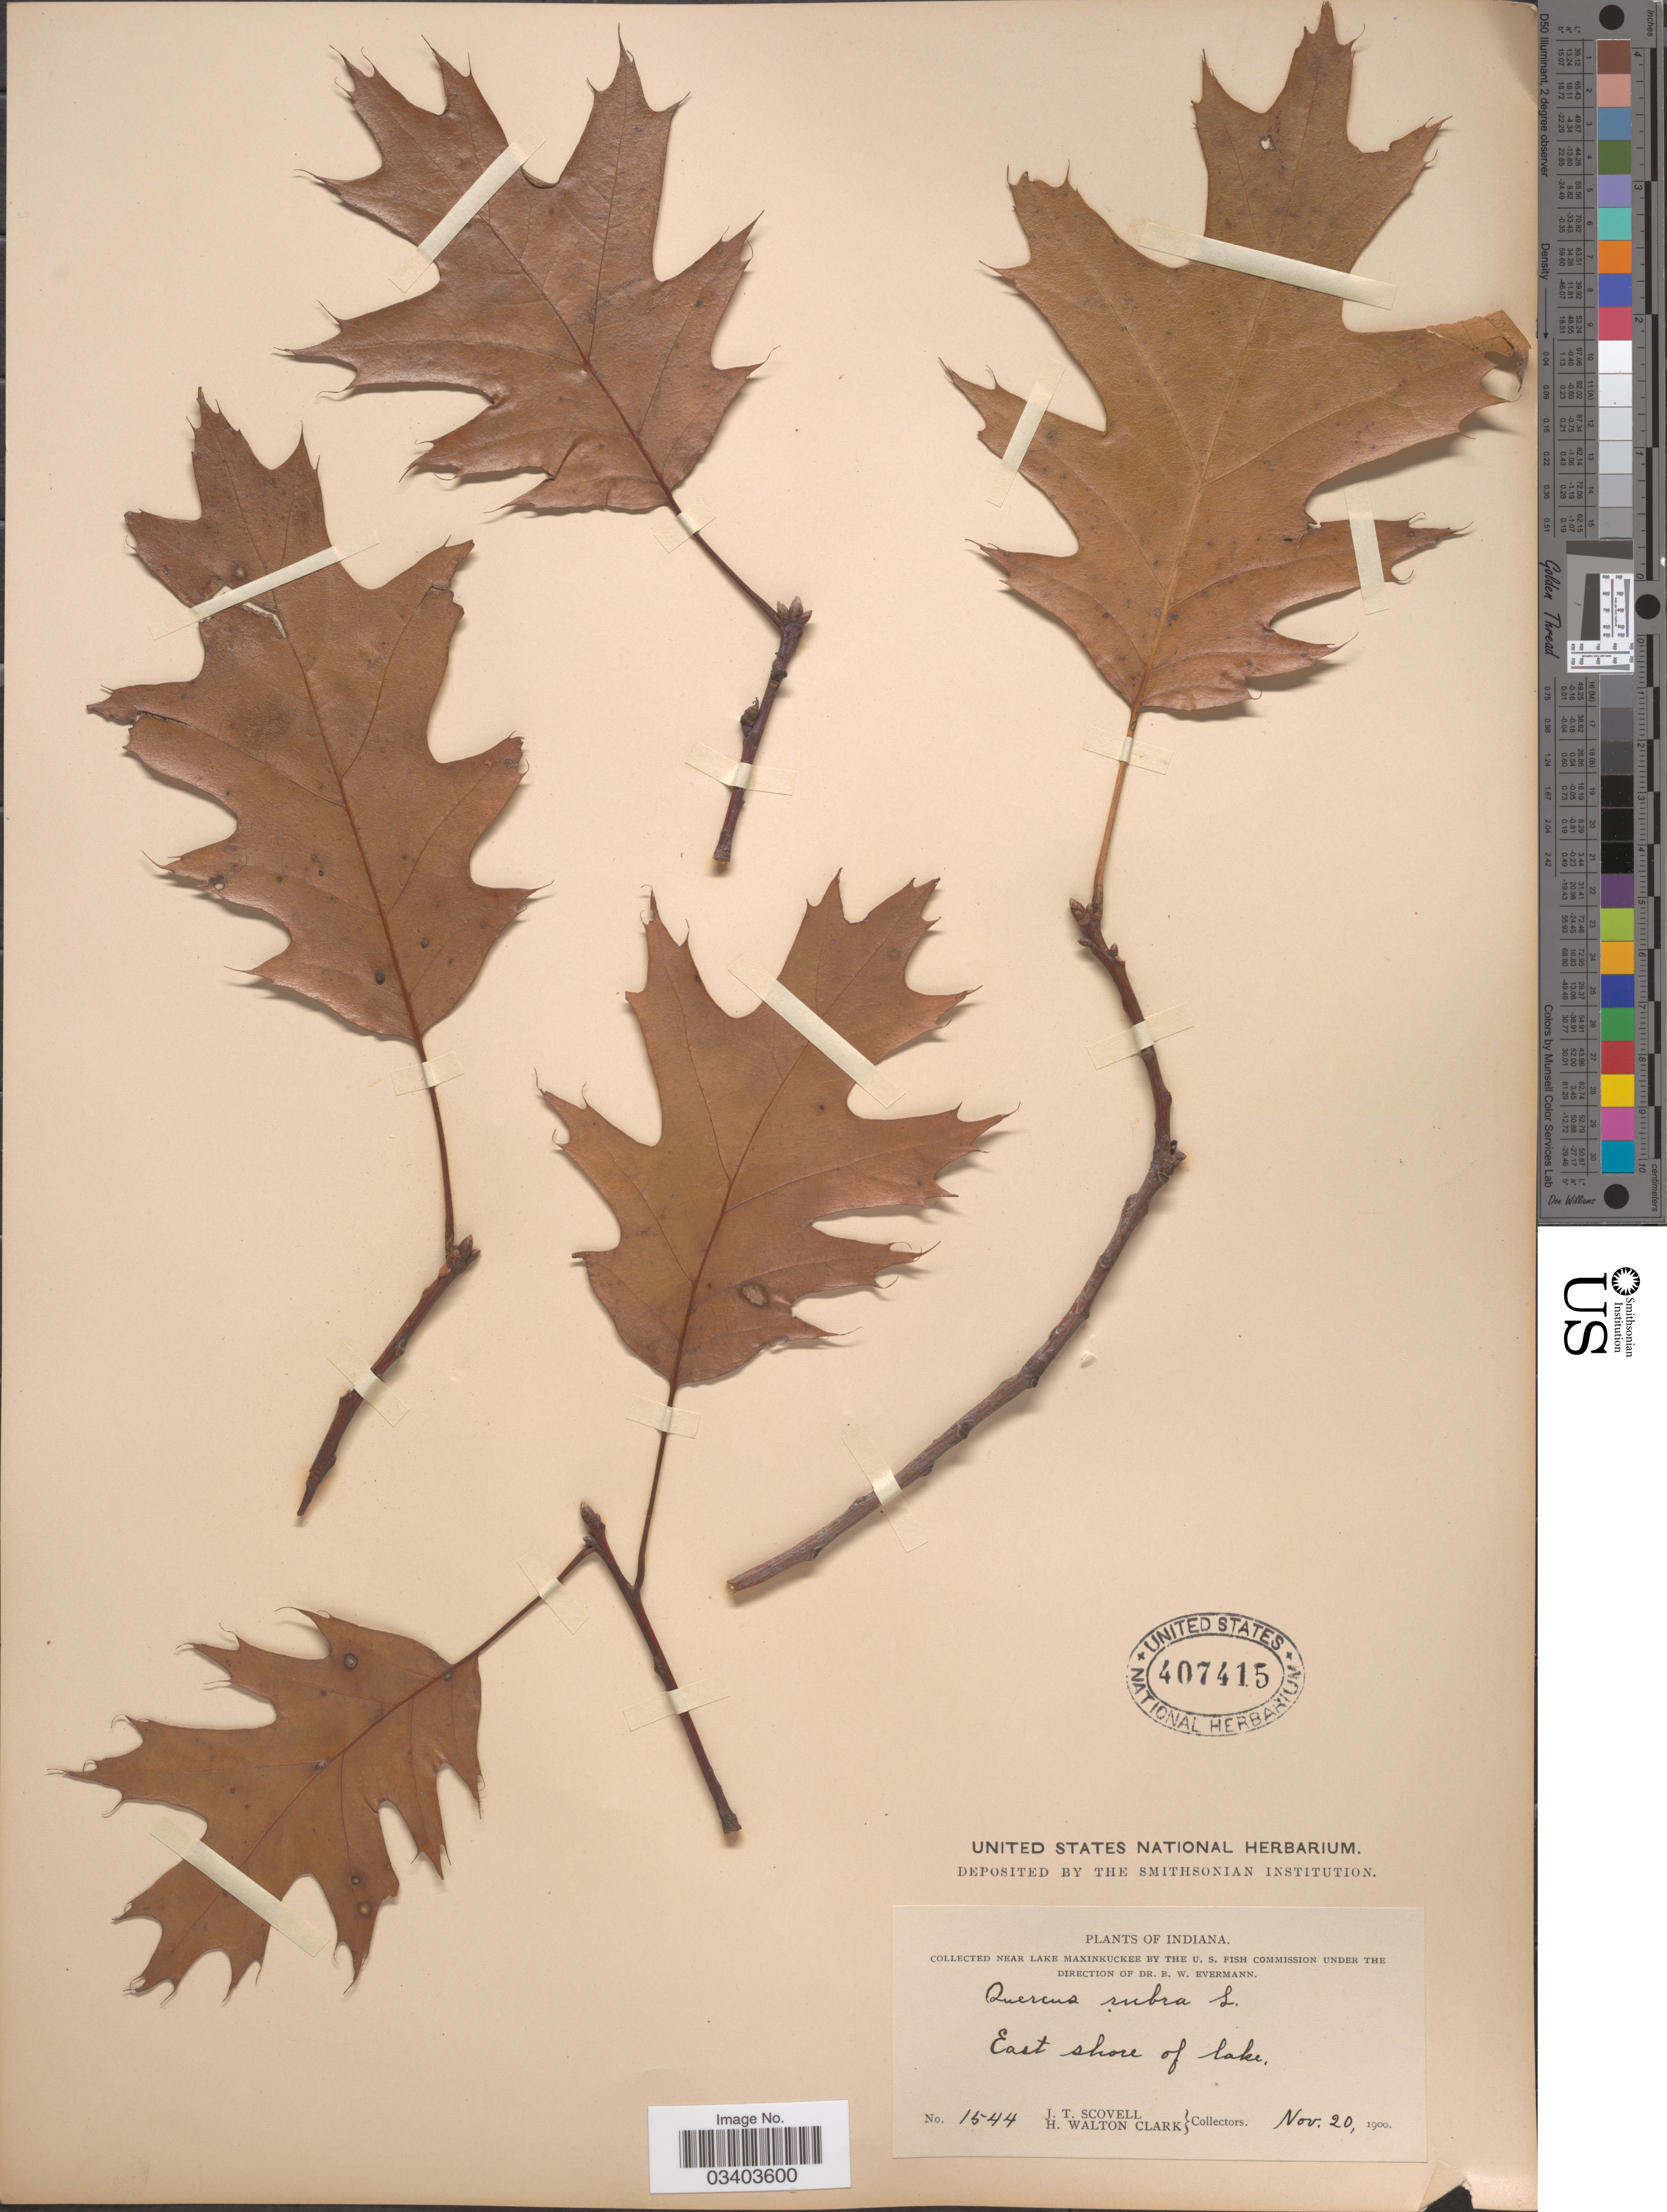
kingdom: Plantae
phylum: Tracheophyta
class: Magnoliopsida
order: Fagales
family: Fagaceae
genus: Quercus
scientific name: Quercus borealis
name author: F. Michx.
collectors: J. T. Scovell & H. W. Clark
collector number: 1544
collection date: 1900-11-20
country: United States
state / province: Indiana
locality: Near Lake Maxinkuckee, East shore of lake.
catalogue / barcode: US 407415